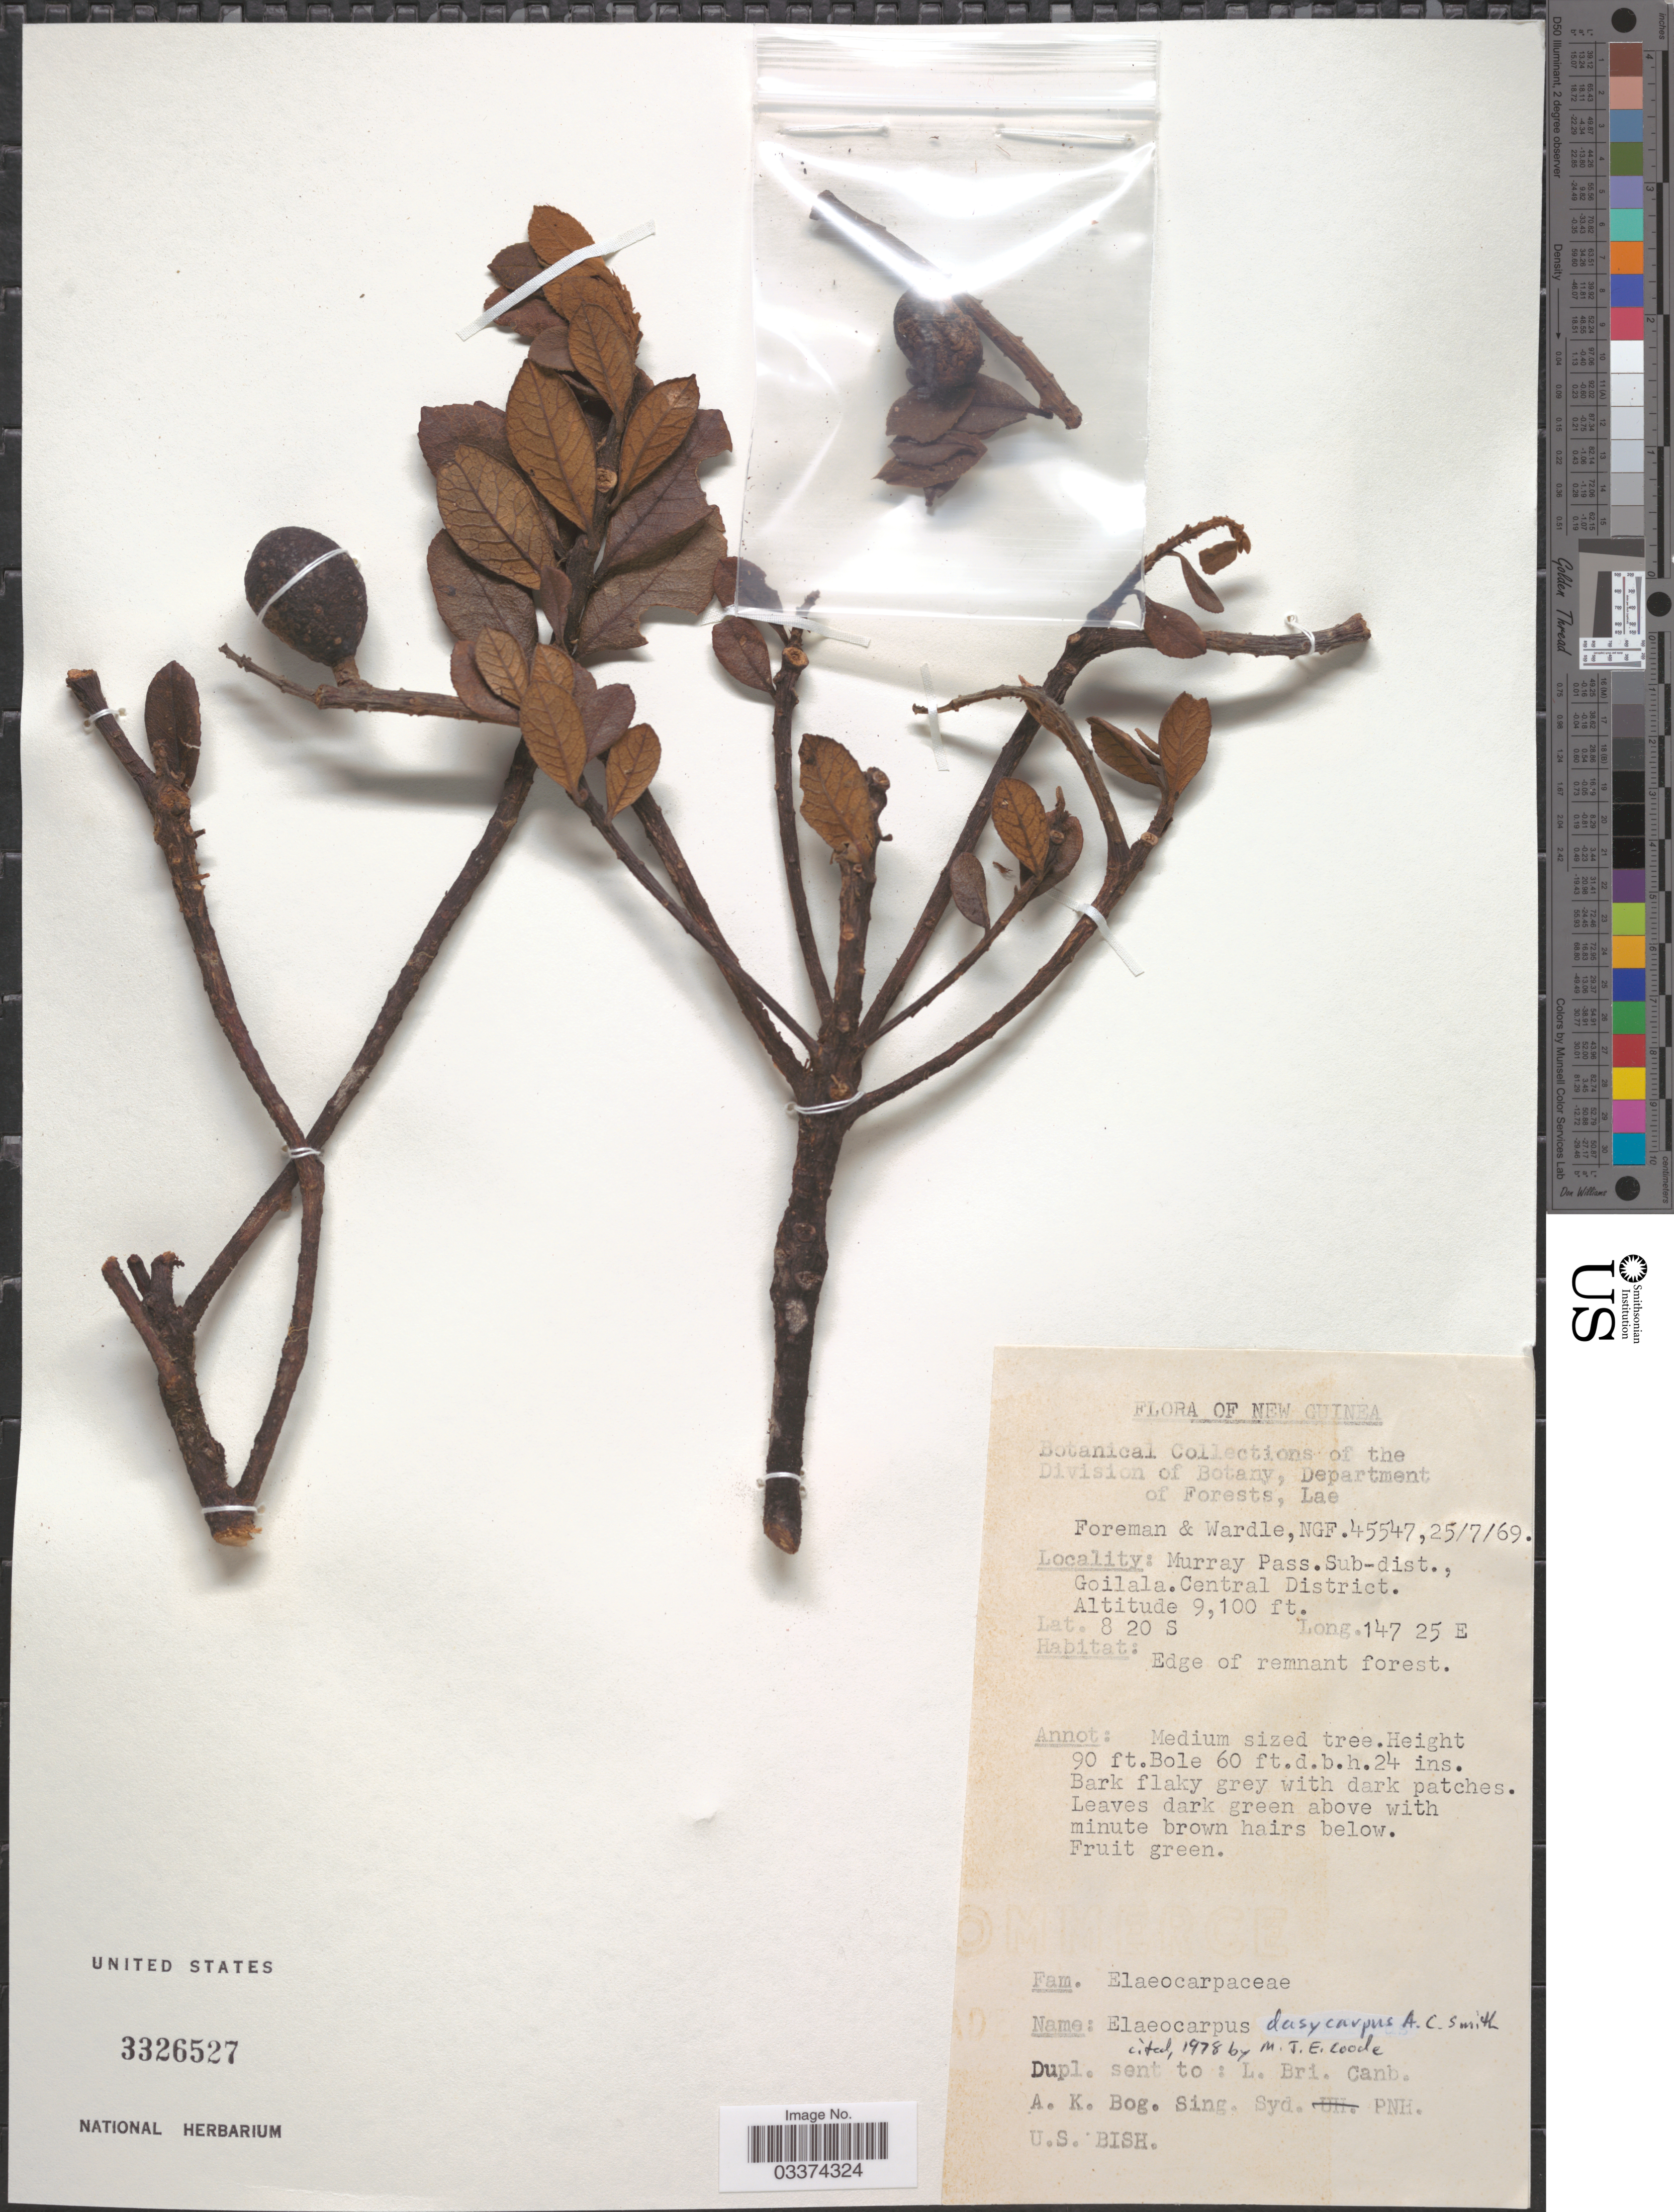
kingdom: Plantae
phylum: Tracheophyta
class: Magnoliopsida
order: Oxalidales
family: Elaeocarpaceae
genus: Elaeocarpus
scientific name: Elaeocarpus dasycarpus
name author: A.C. Sm.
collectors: -. Foreman & Wardle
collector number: NGF45547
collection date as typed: Transcribed d/m/y: 25/7/69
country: Papua New Guinea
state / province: Central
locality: New Guinea, Murray Pass. Sub-dist., Goilala. Central District.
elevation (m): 2774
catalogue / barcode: US 3326527